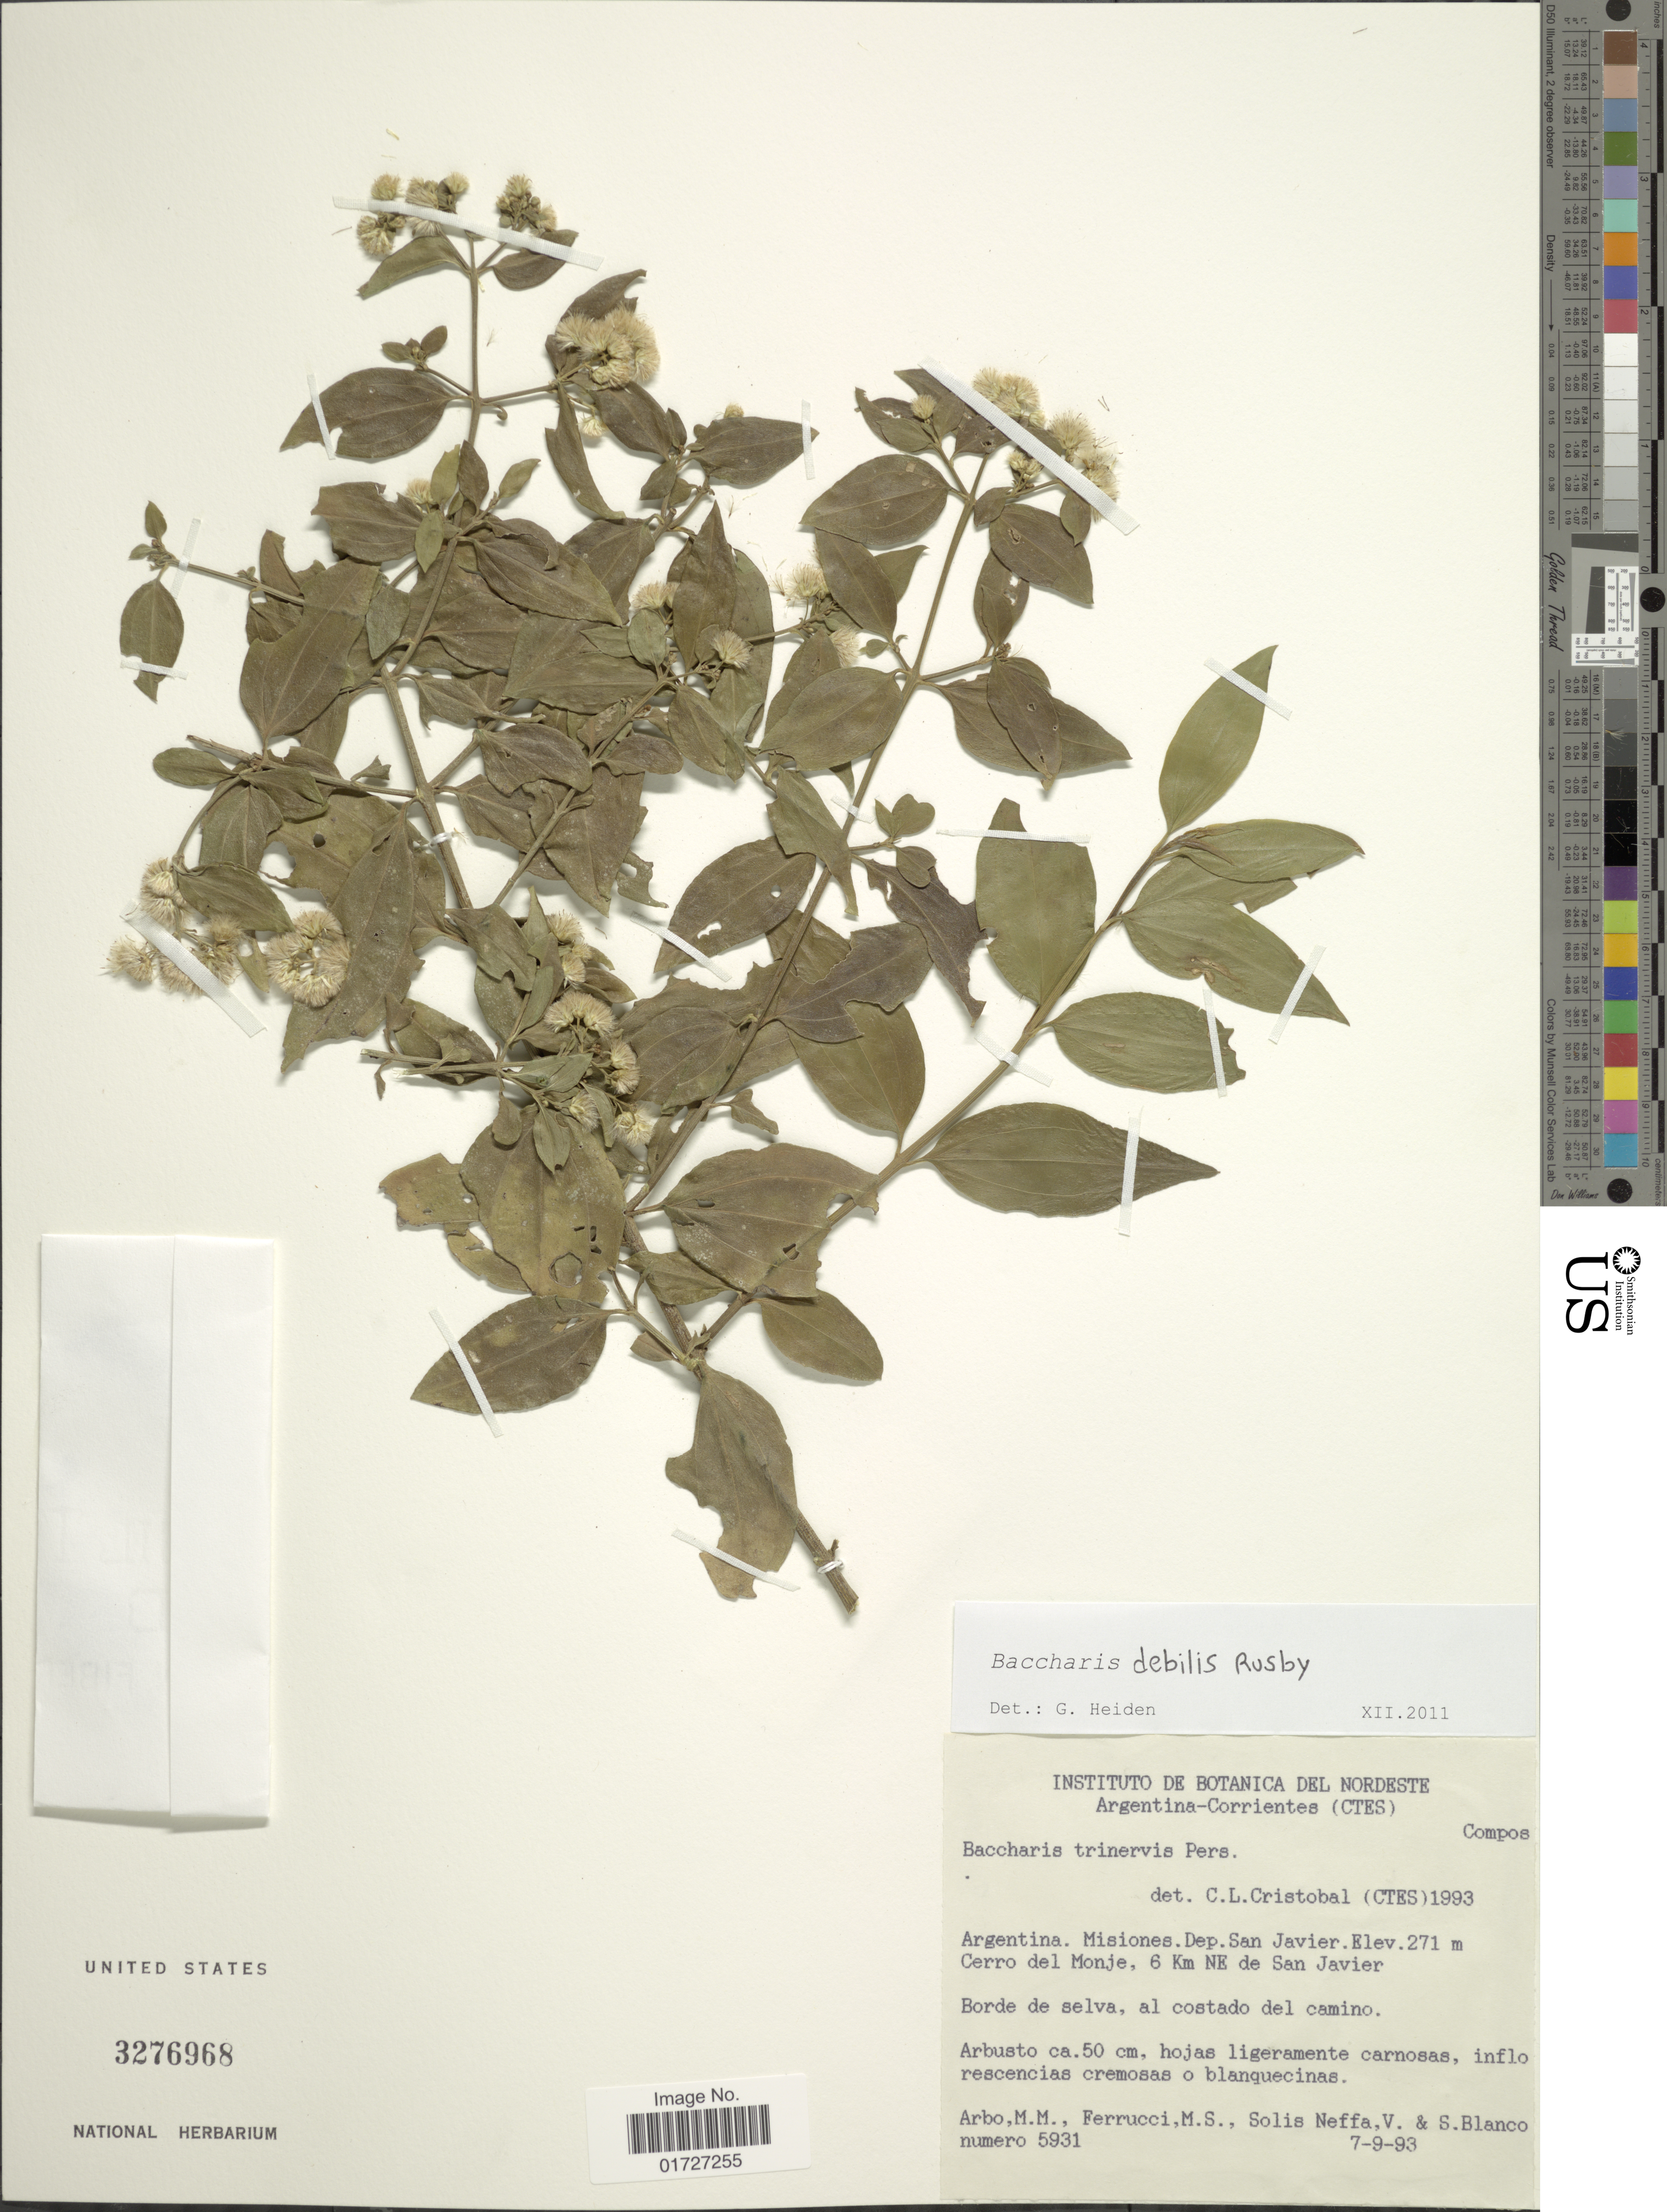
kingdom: Plantae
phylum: Tracheophyta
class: Magnoliopsida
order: Asterales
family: Asteraceae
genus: Baccharis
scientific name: Baccharis debilis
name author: Rusby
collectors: M. M. Arbo, M. S. Ferrucci, V. Solis Neffa & S. Blanco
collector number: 5931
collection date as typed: Transcribed d/m/y: 7/9/93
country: Argentina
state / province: Misiones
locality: Dep. San Javier, Cerro del Monje, 6 km NE de San Javier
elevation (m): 271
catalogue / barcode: US 3276968